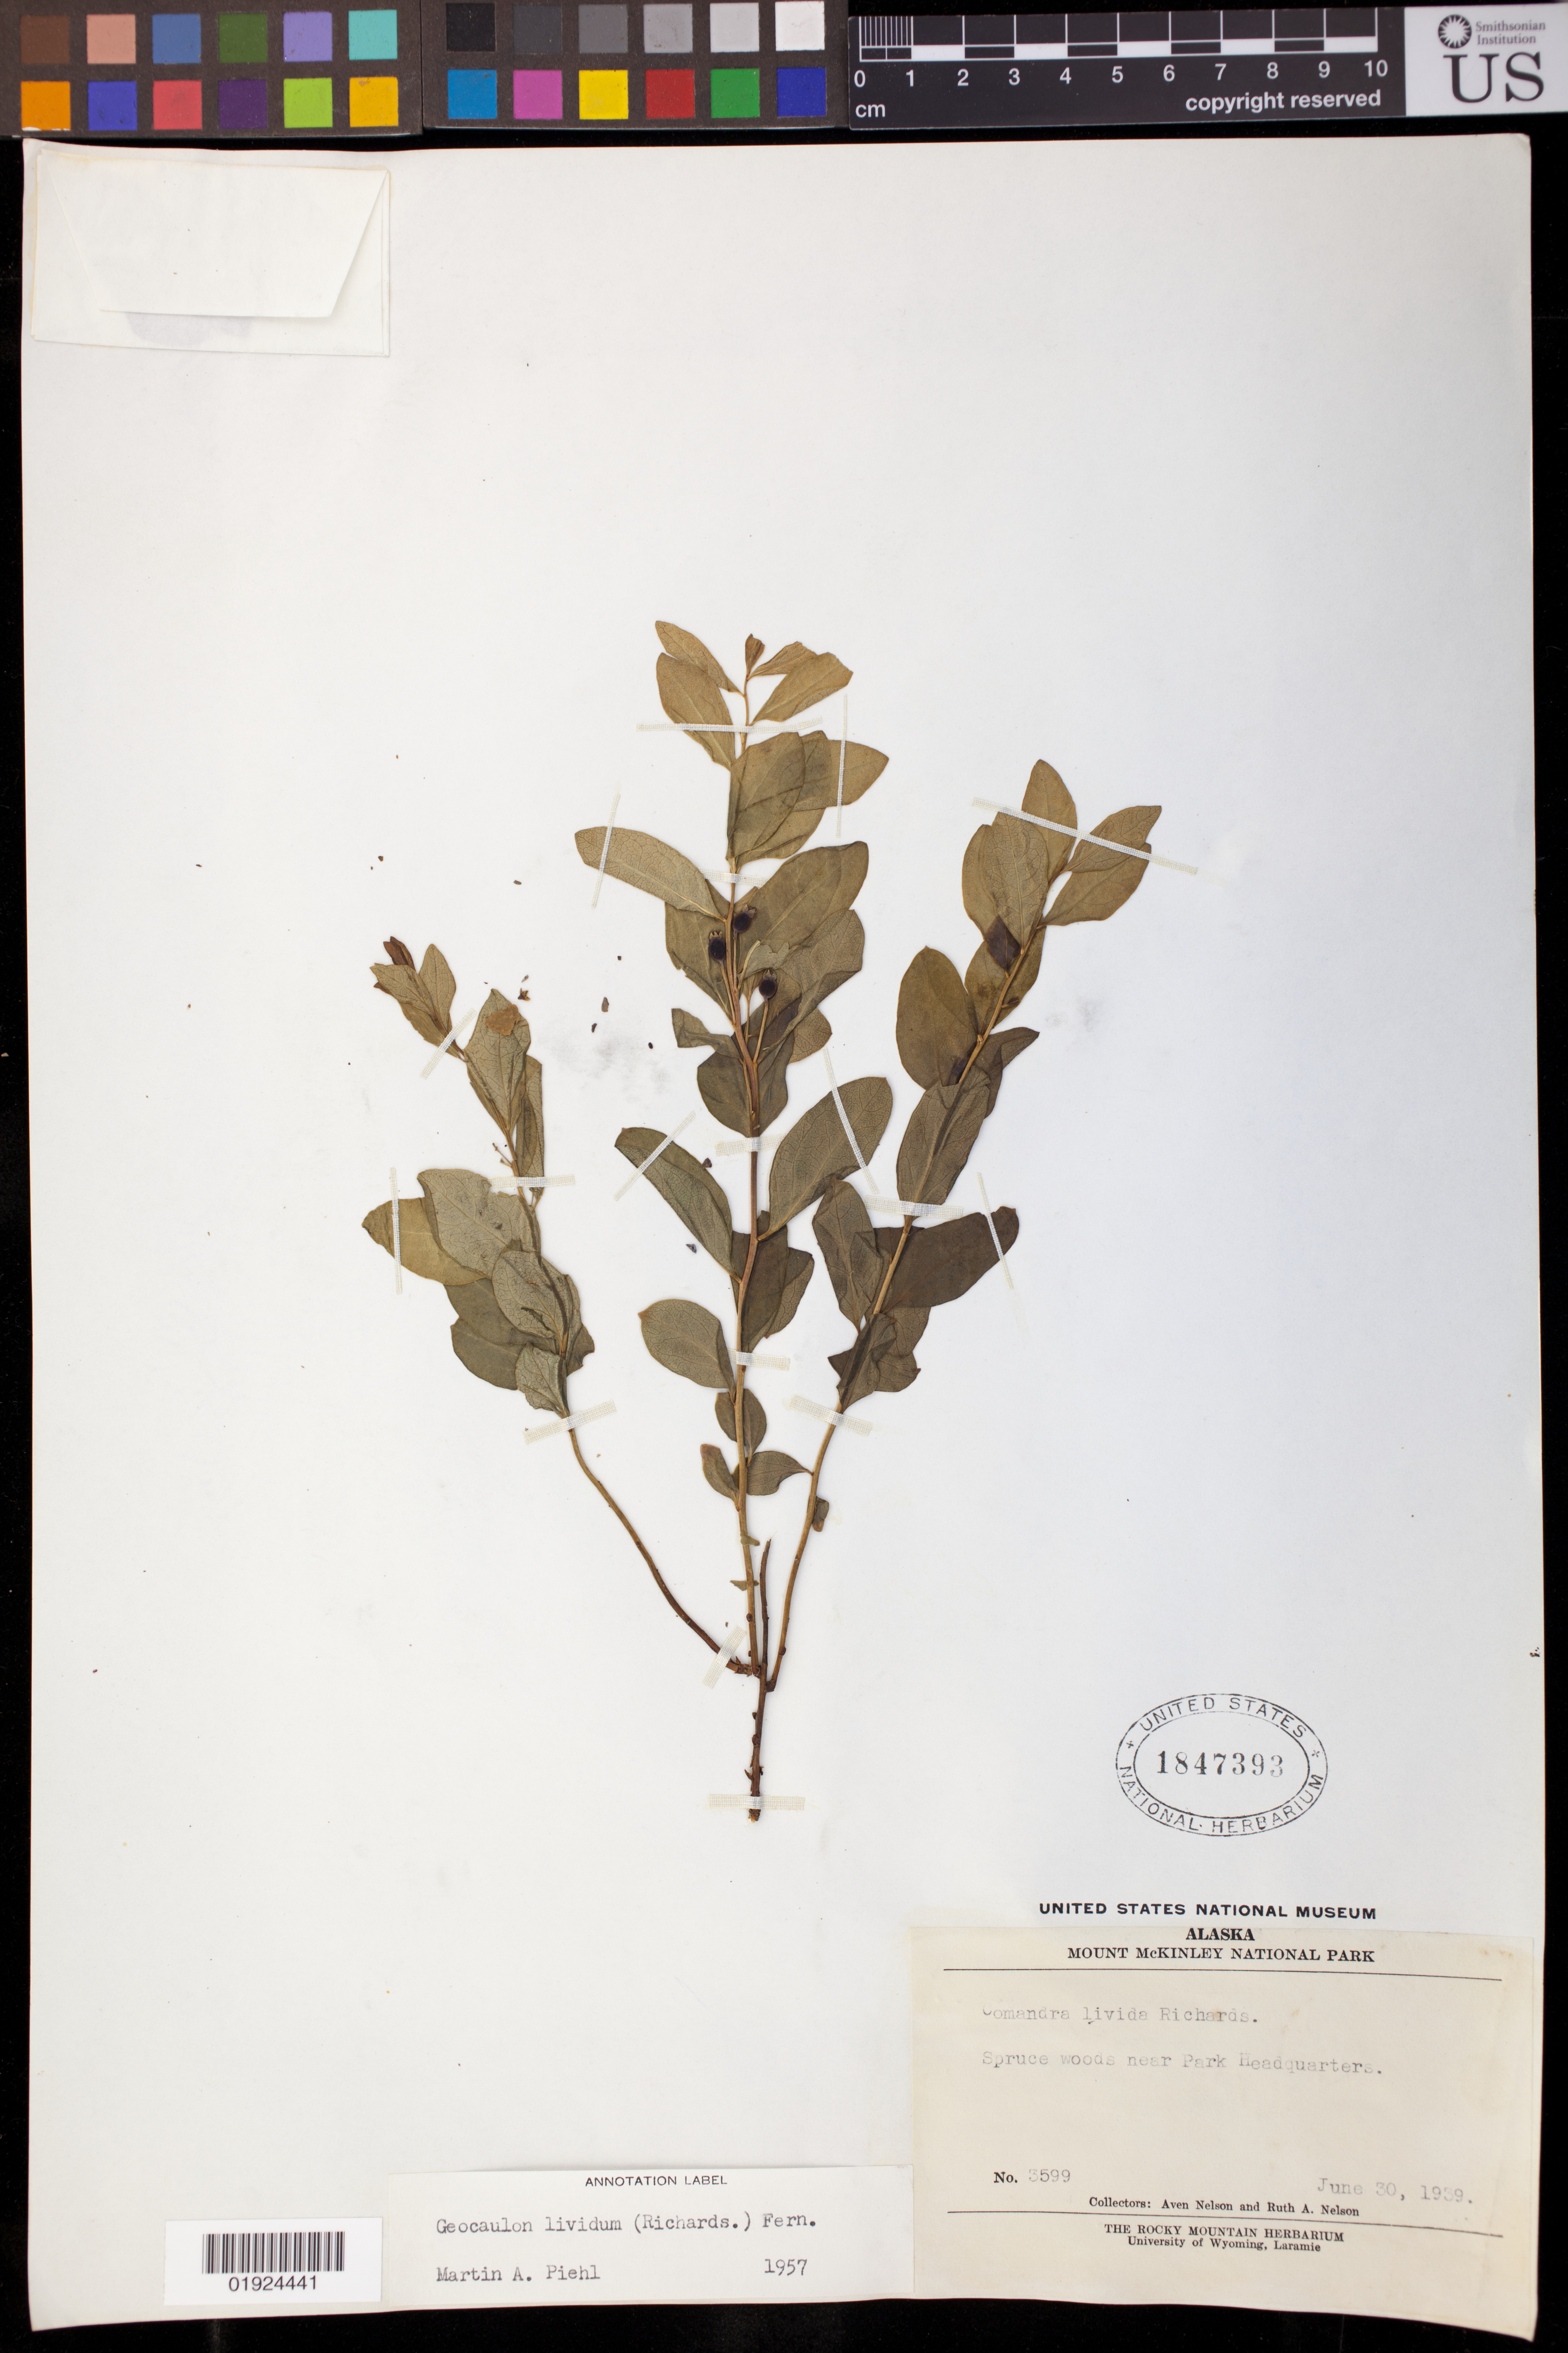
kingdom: Plantae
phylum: Tracheophyta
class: Magnoliopsida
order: Santalales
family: Comandraceae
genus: Geocaulon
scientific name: Geocaulon lividum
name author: (Richardson) Fernald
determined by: Piehl, M. A.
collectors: A. Nelson & R. A. Nelson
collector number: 3599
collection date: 1939-06-30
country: United States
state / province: Alaska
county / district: Denali Borough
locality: Mount McKinley National Park. Spruce woods near Park Headquarters.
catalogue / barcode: US 1847393